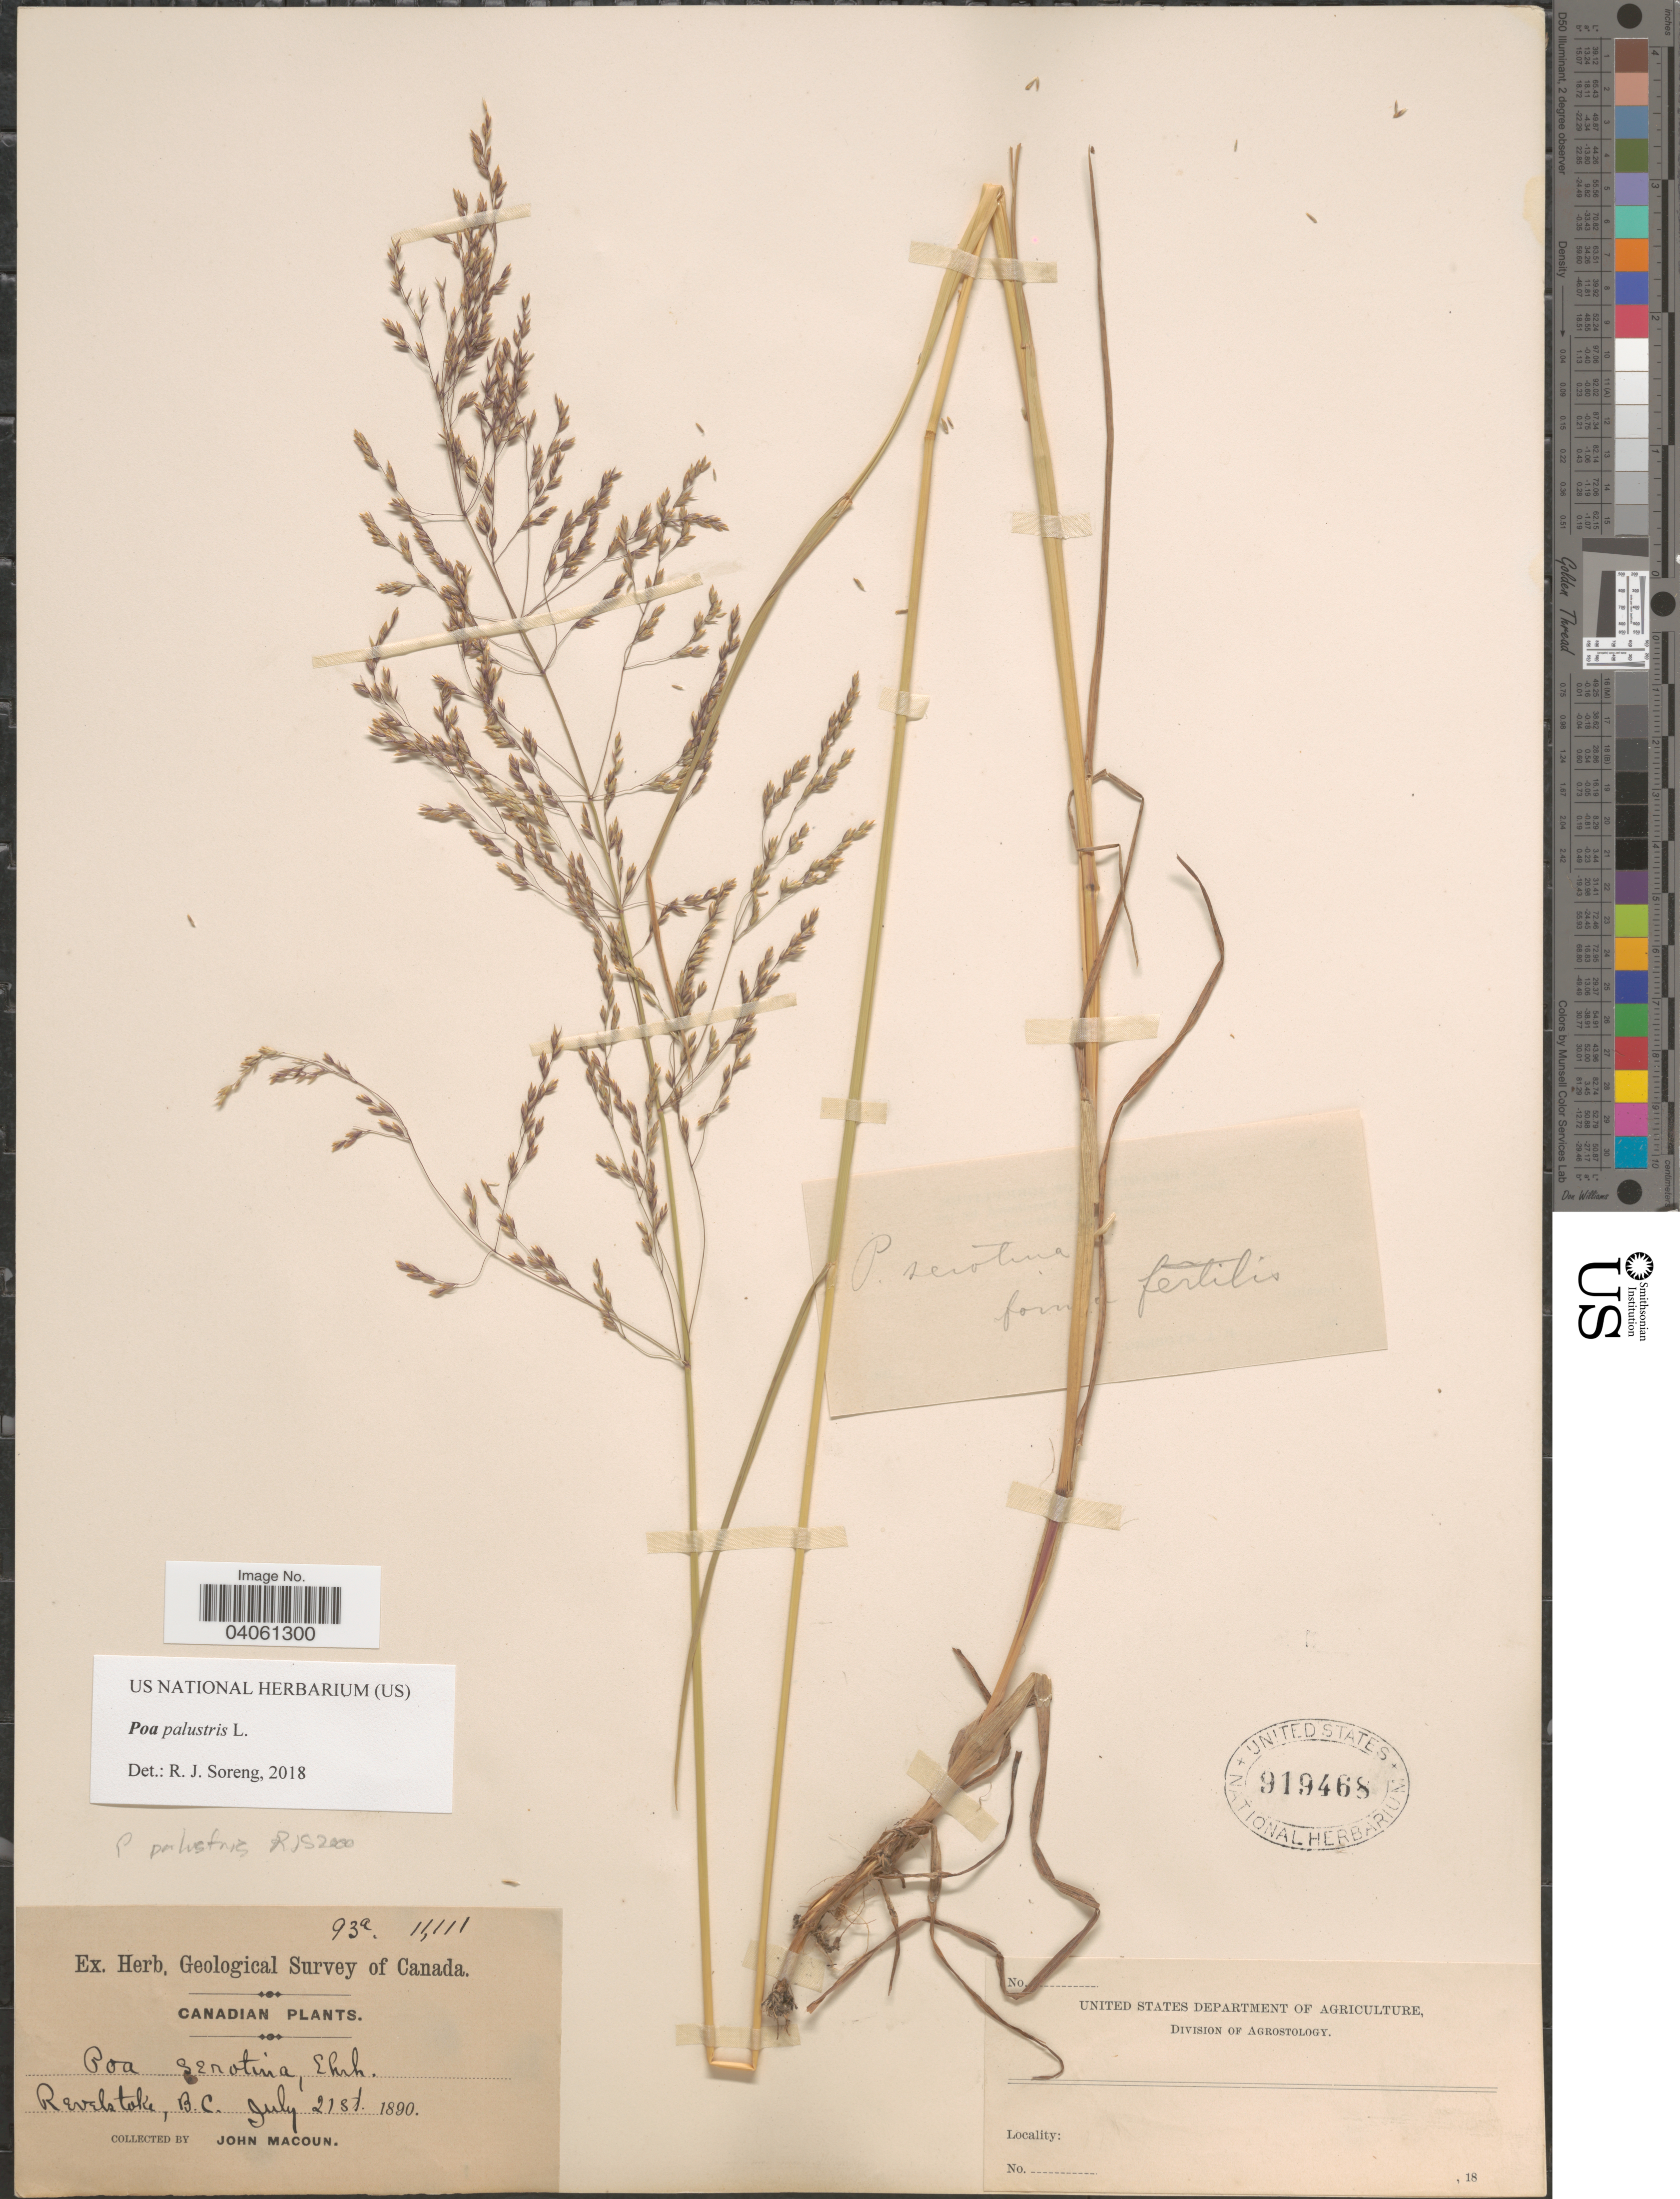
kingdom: Plantae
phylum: Tracheophyta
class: Liliopsida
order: Poales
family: Poaceae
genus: Poa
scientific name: Poa palustris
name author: L.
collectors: J. Macoun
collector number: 93a/11111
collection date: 1890-07-21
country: Canada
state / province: British Columbia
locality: Revelstoke.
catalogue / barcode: US 919468